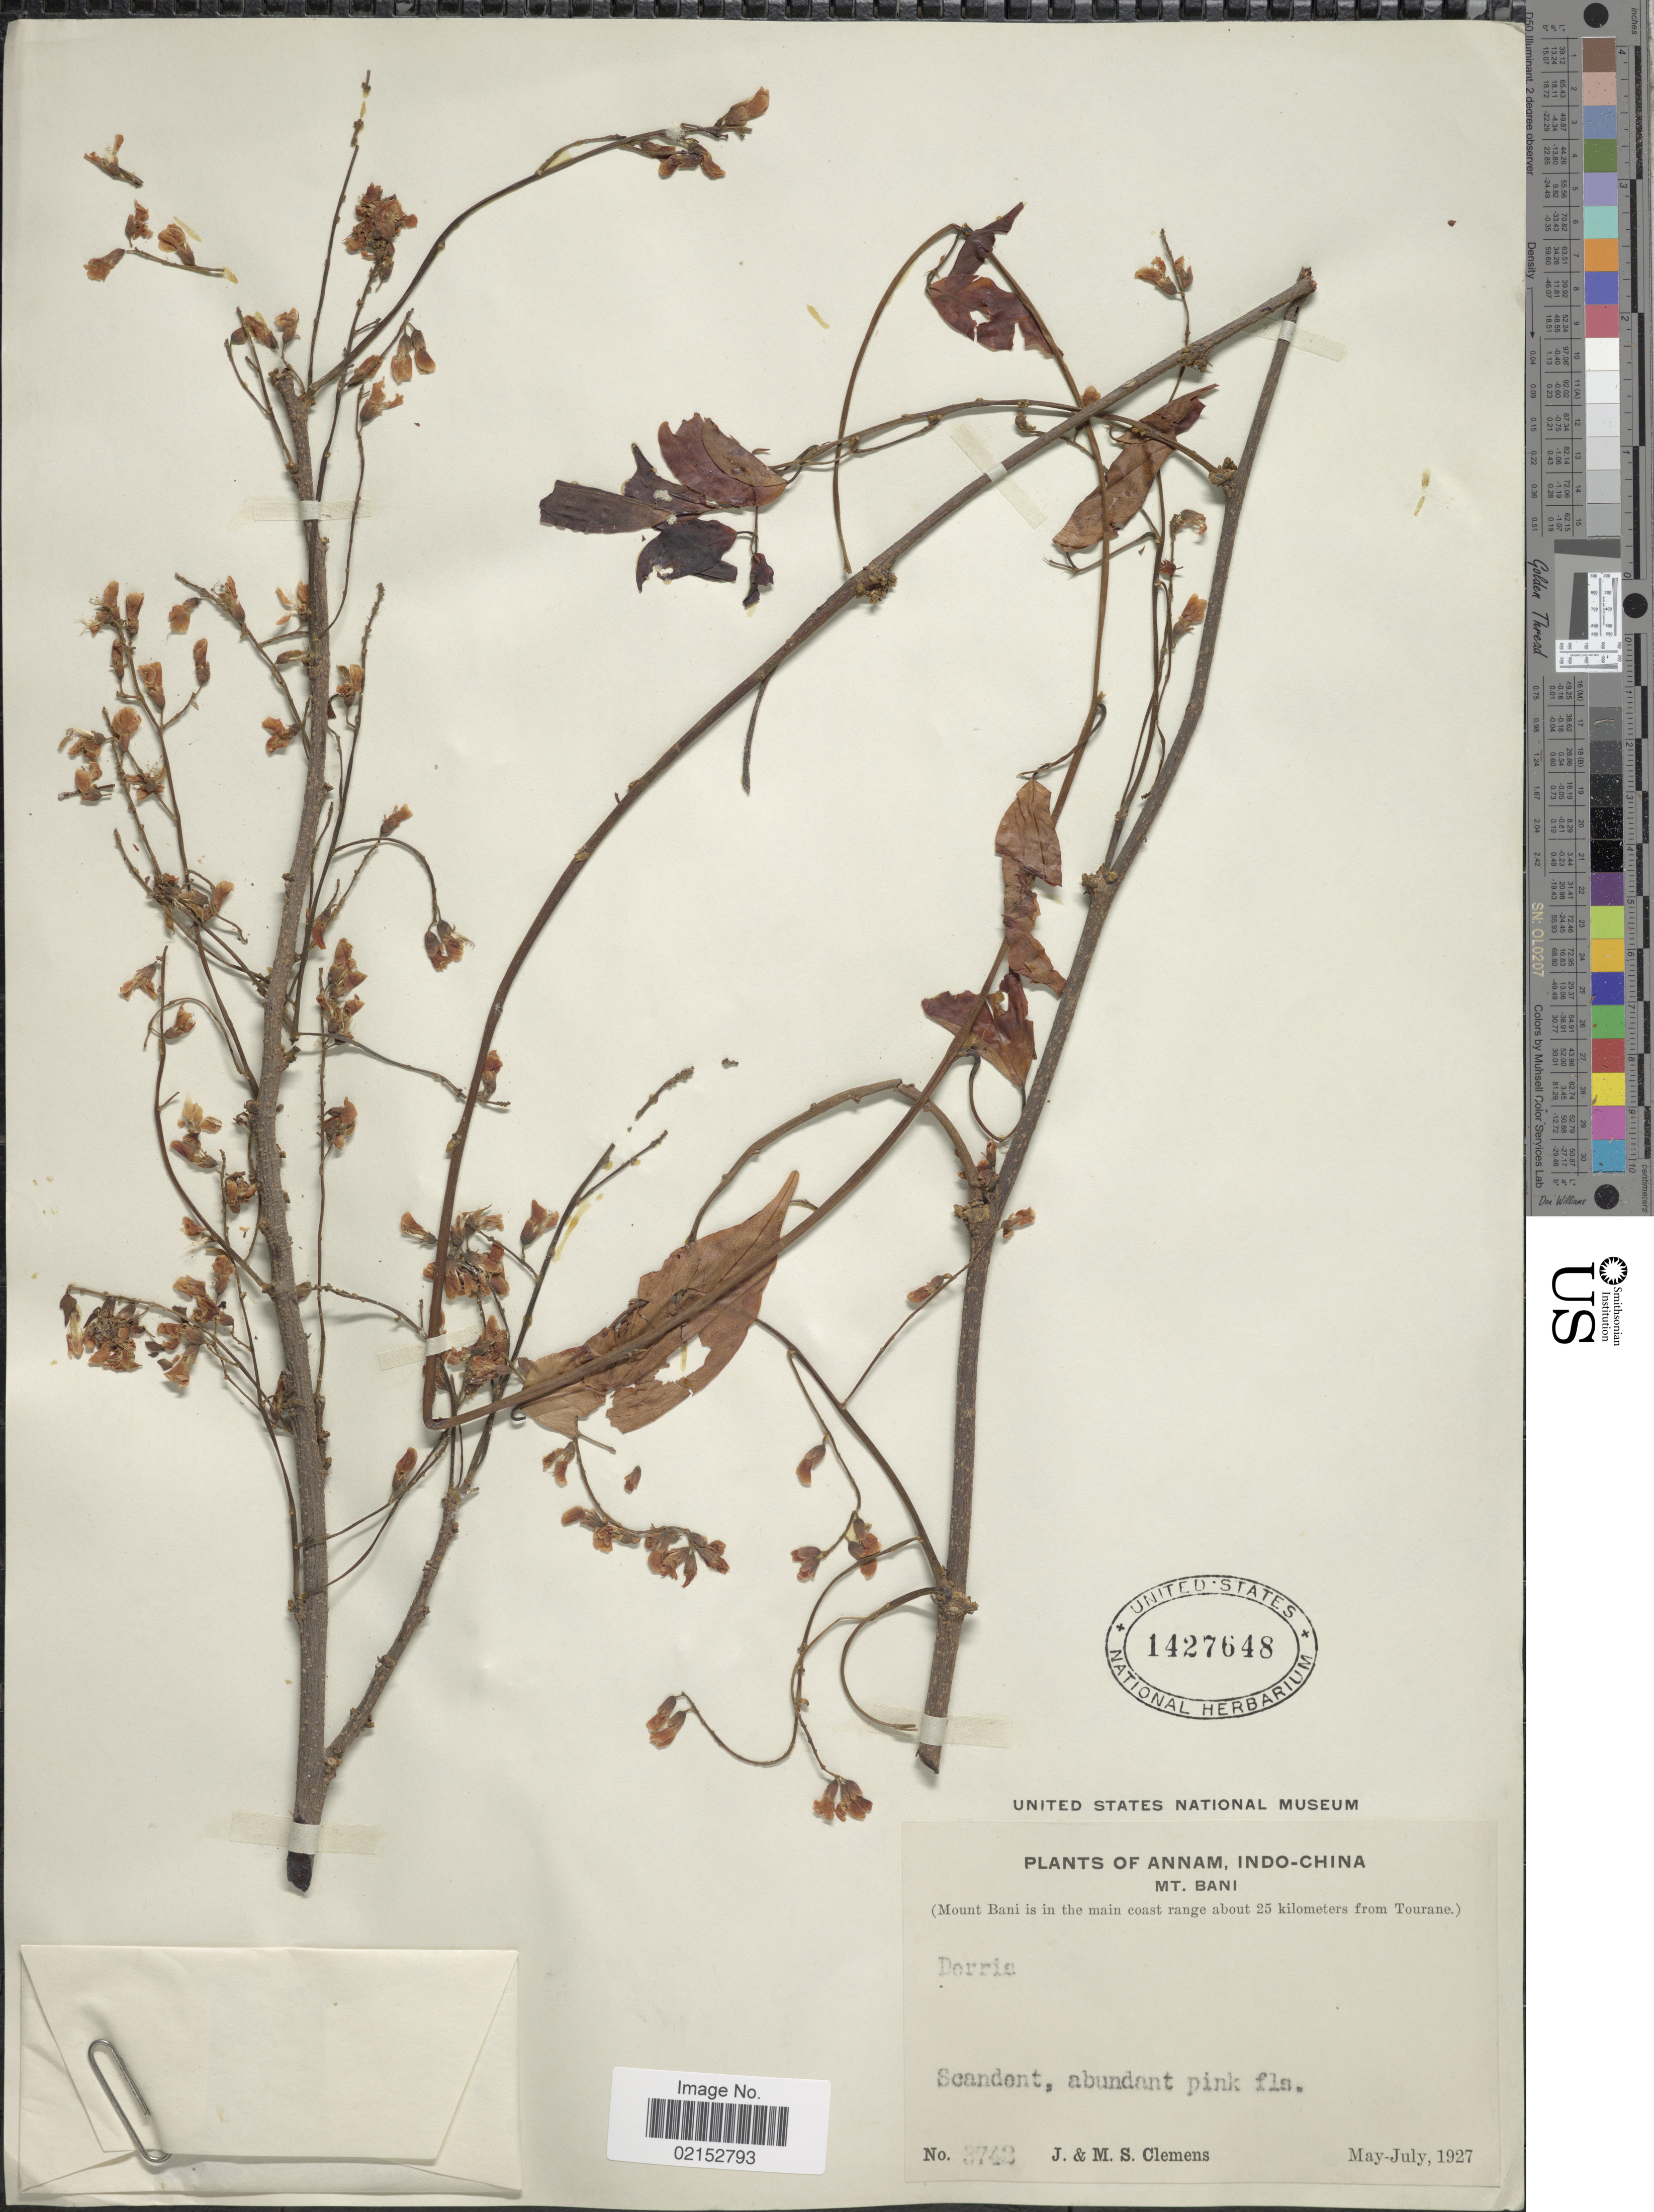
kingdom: Plantae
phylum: Tracheophyta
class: Magnoliopsida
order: Fabales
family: Fabaceae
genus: Derris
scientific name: Derris sp.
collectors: J. Clemens & M. S. Clemens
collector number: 3742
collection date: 1927-05/1927-07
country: Vietnam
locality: Annam, Indo-China, Mt. Bani, Mount Bani is in the main coast range about 25 kilometers from Tourane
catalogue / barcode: US 1427648